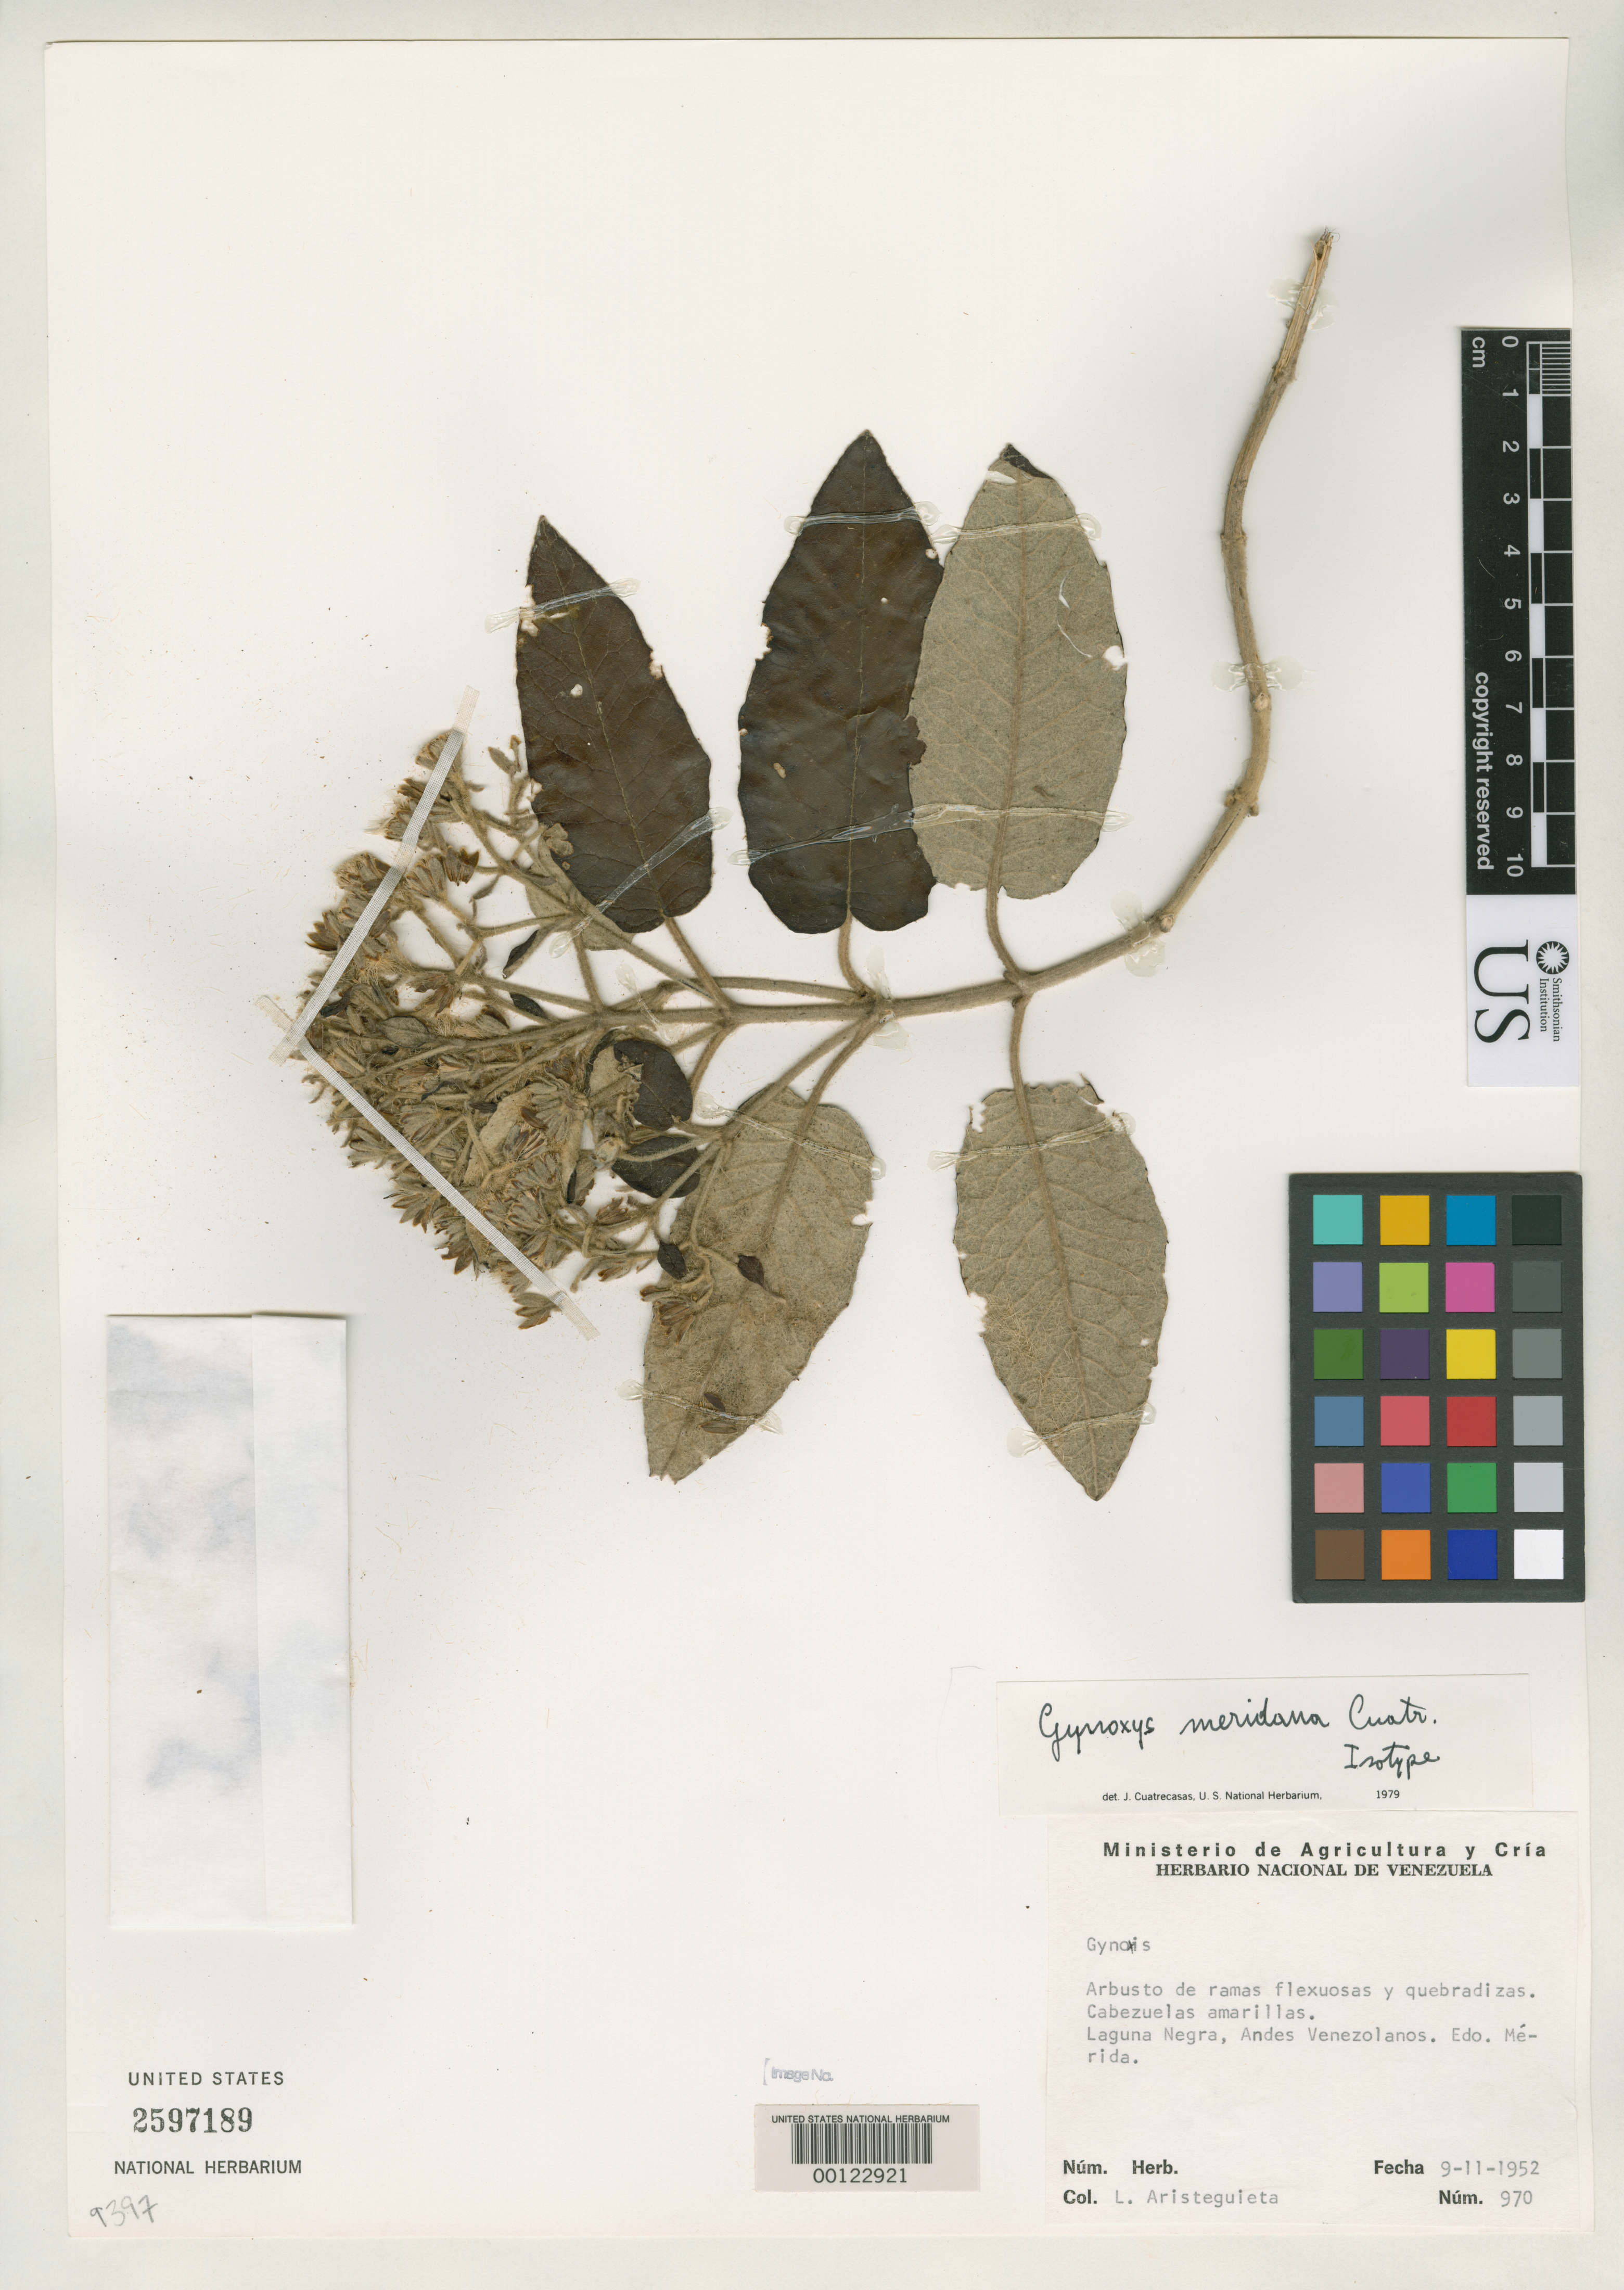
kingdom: Plantae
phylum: Tracheophyta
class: Magnoliopsida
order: Asterales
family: Asteraceae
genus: Gynoxys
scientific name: Gynoxys meridana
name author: Cuatrec.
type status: Isotype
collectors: L. Aristeguieta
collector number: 970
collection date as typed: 09 Nov 1952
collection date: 1952-11-09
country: Venezuela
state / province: Mérida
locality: Laguna Negra, Andes Venezolanos.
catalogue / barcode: US 2597189